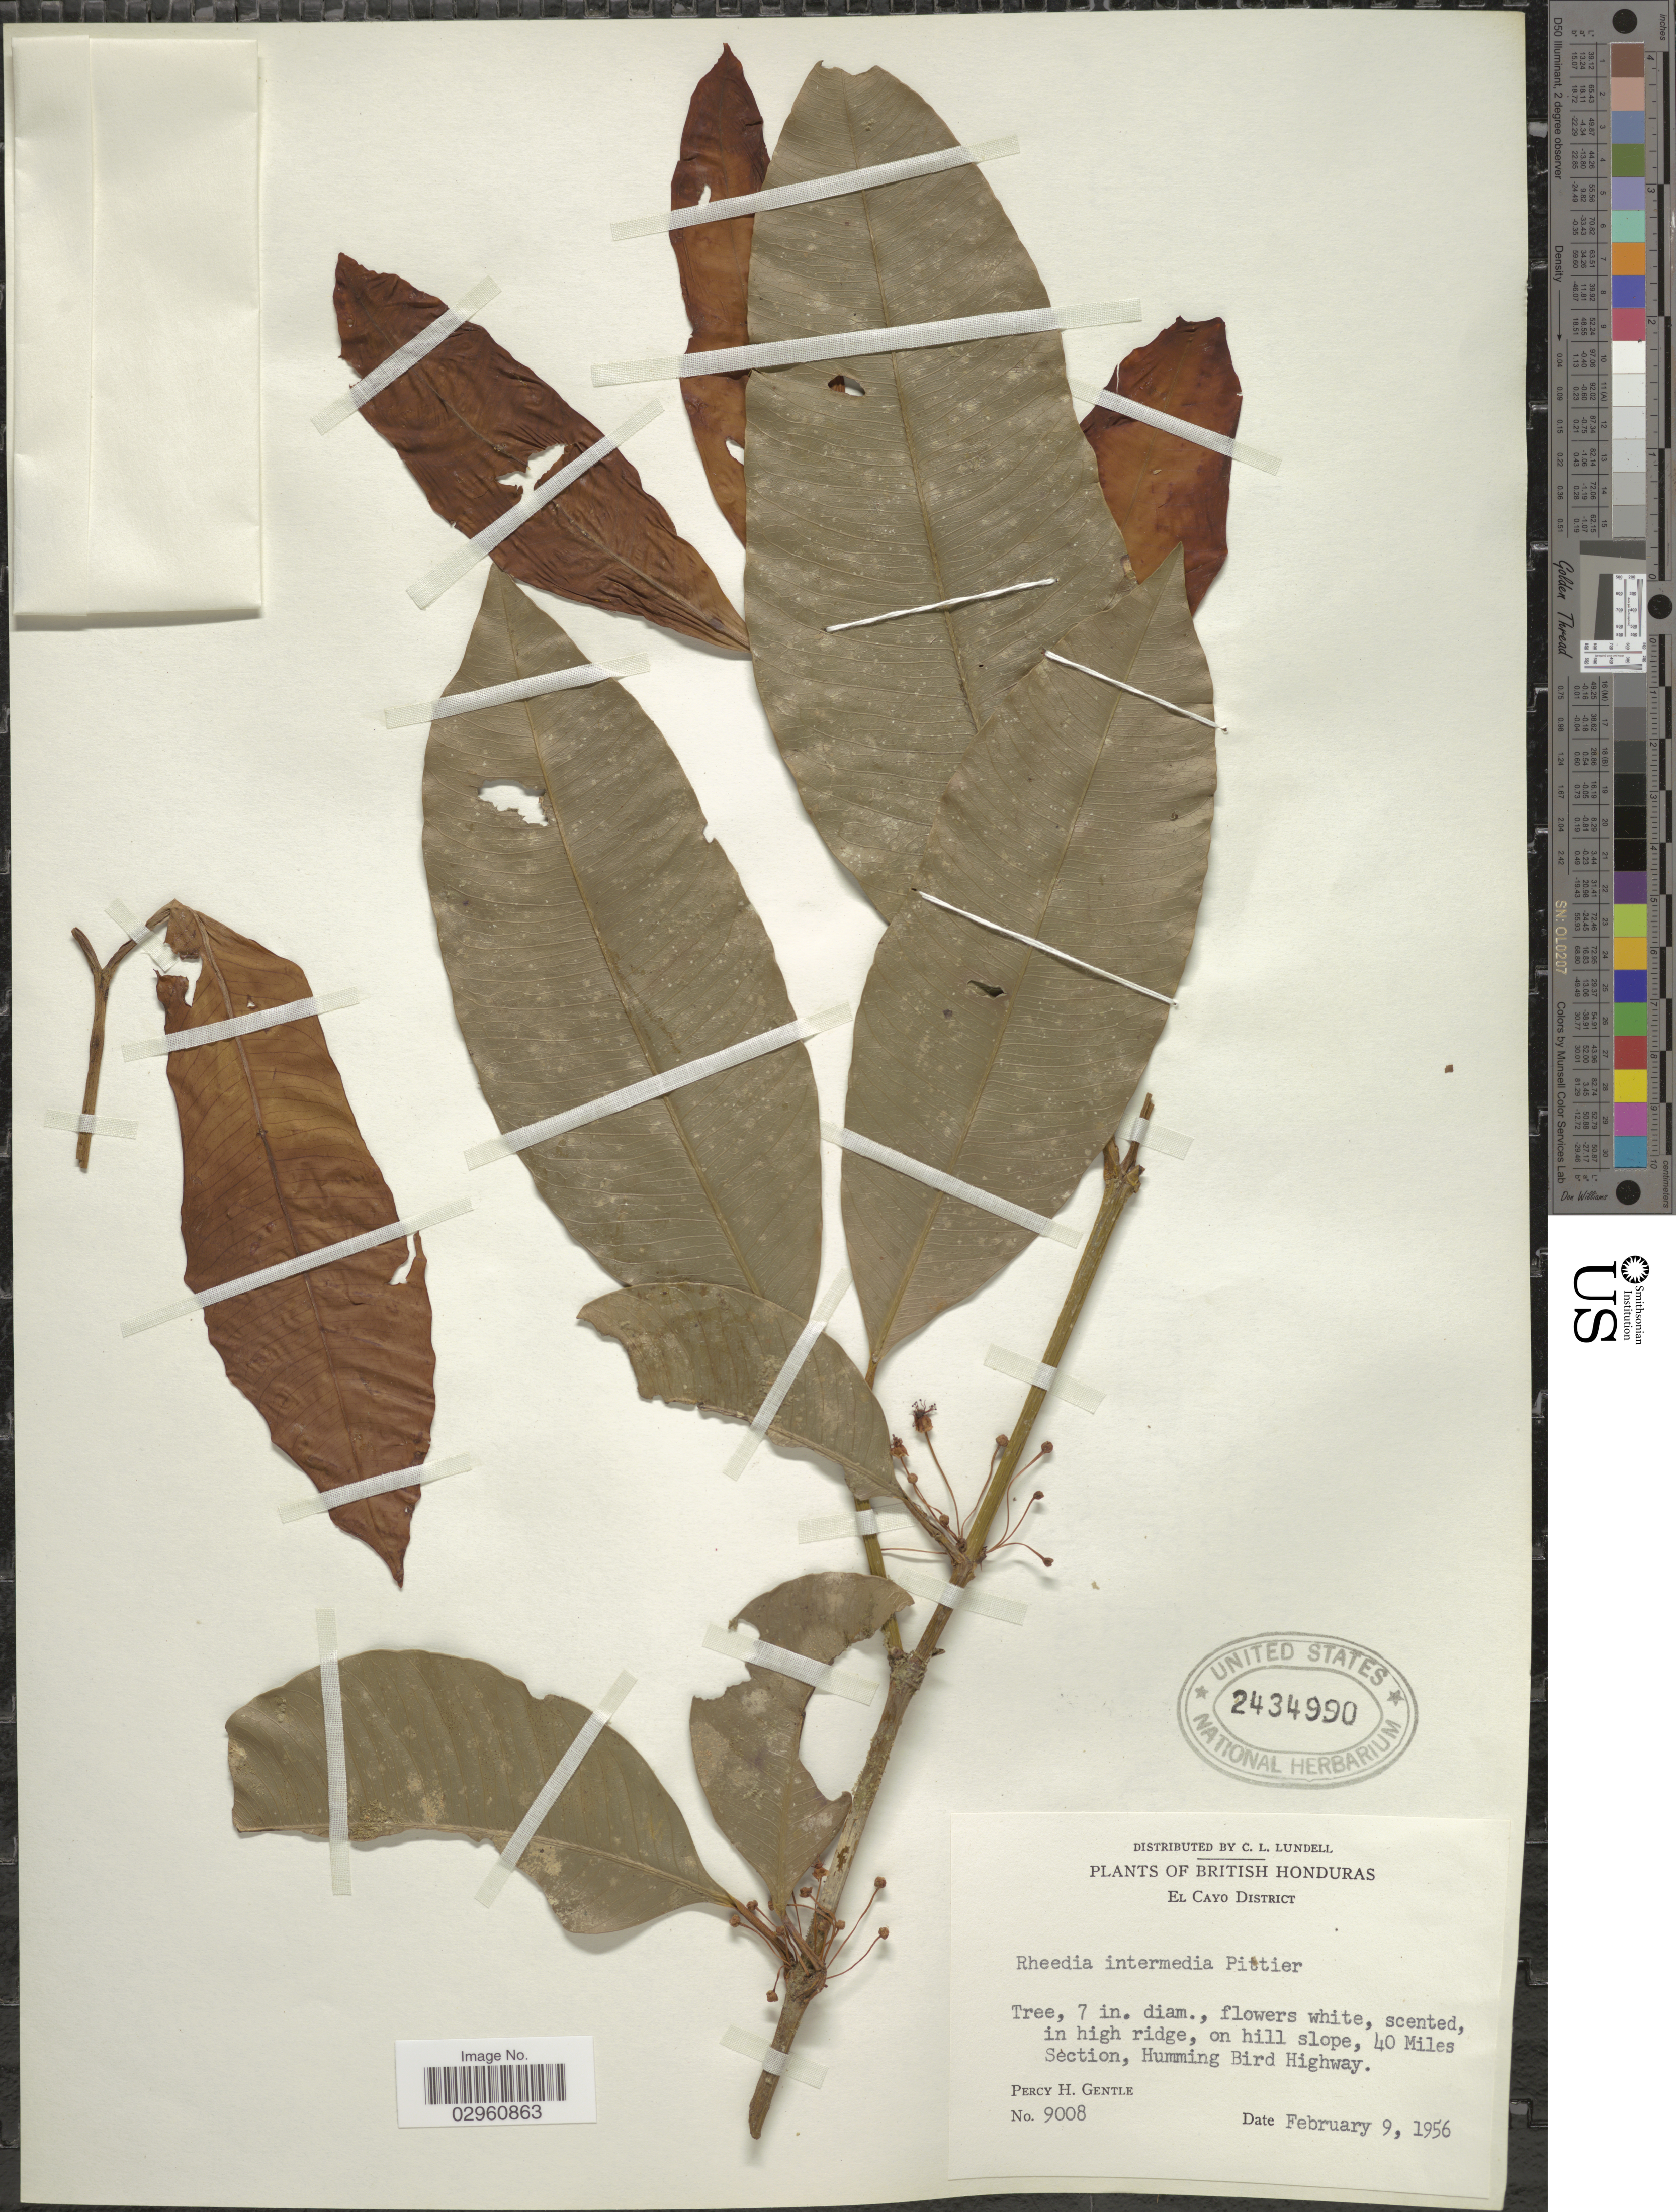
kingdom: Plantae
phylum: Tracheophyta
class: Magnoliopsida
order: Malpighiales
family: Clusiaceae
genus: Garcinia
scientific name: Garcinia intermedia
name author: (Pittier) Hammel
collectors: P. H. Gentle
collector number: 9008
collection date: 1956-02-09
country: Belize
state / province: Cayo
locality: British Honduras. El Cayo District. On hill slope, 40 Miles Section, Humming Bird Highway.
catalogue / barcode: US 2434990